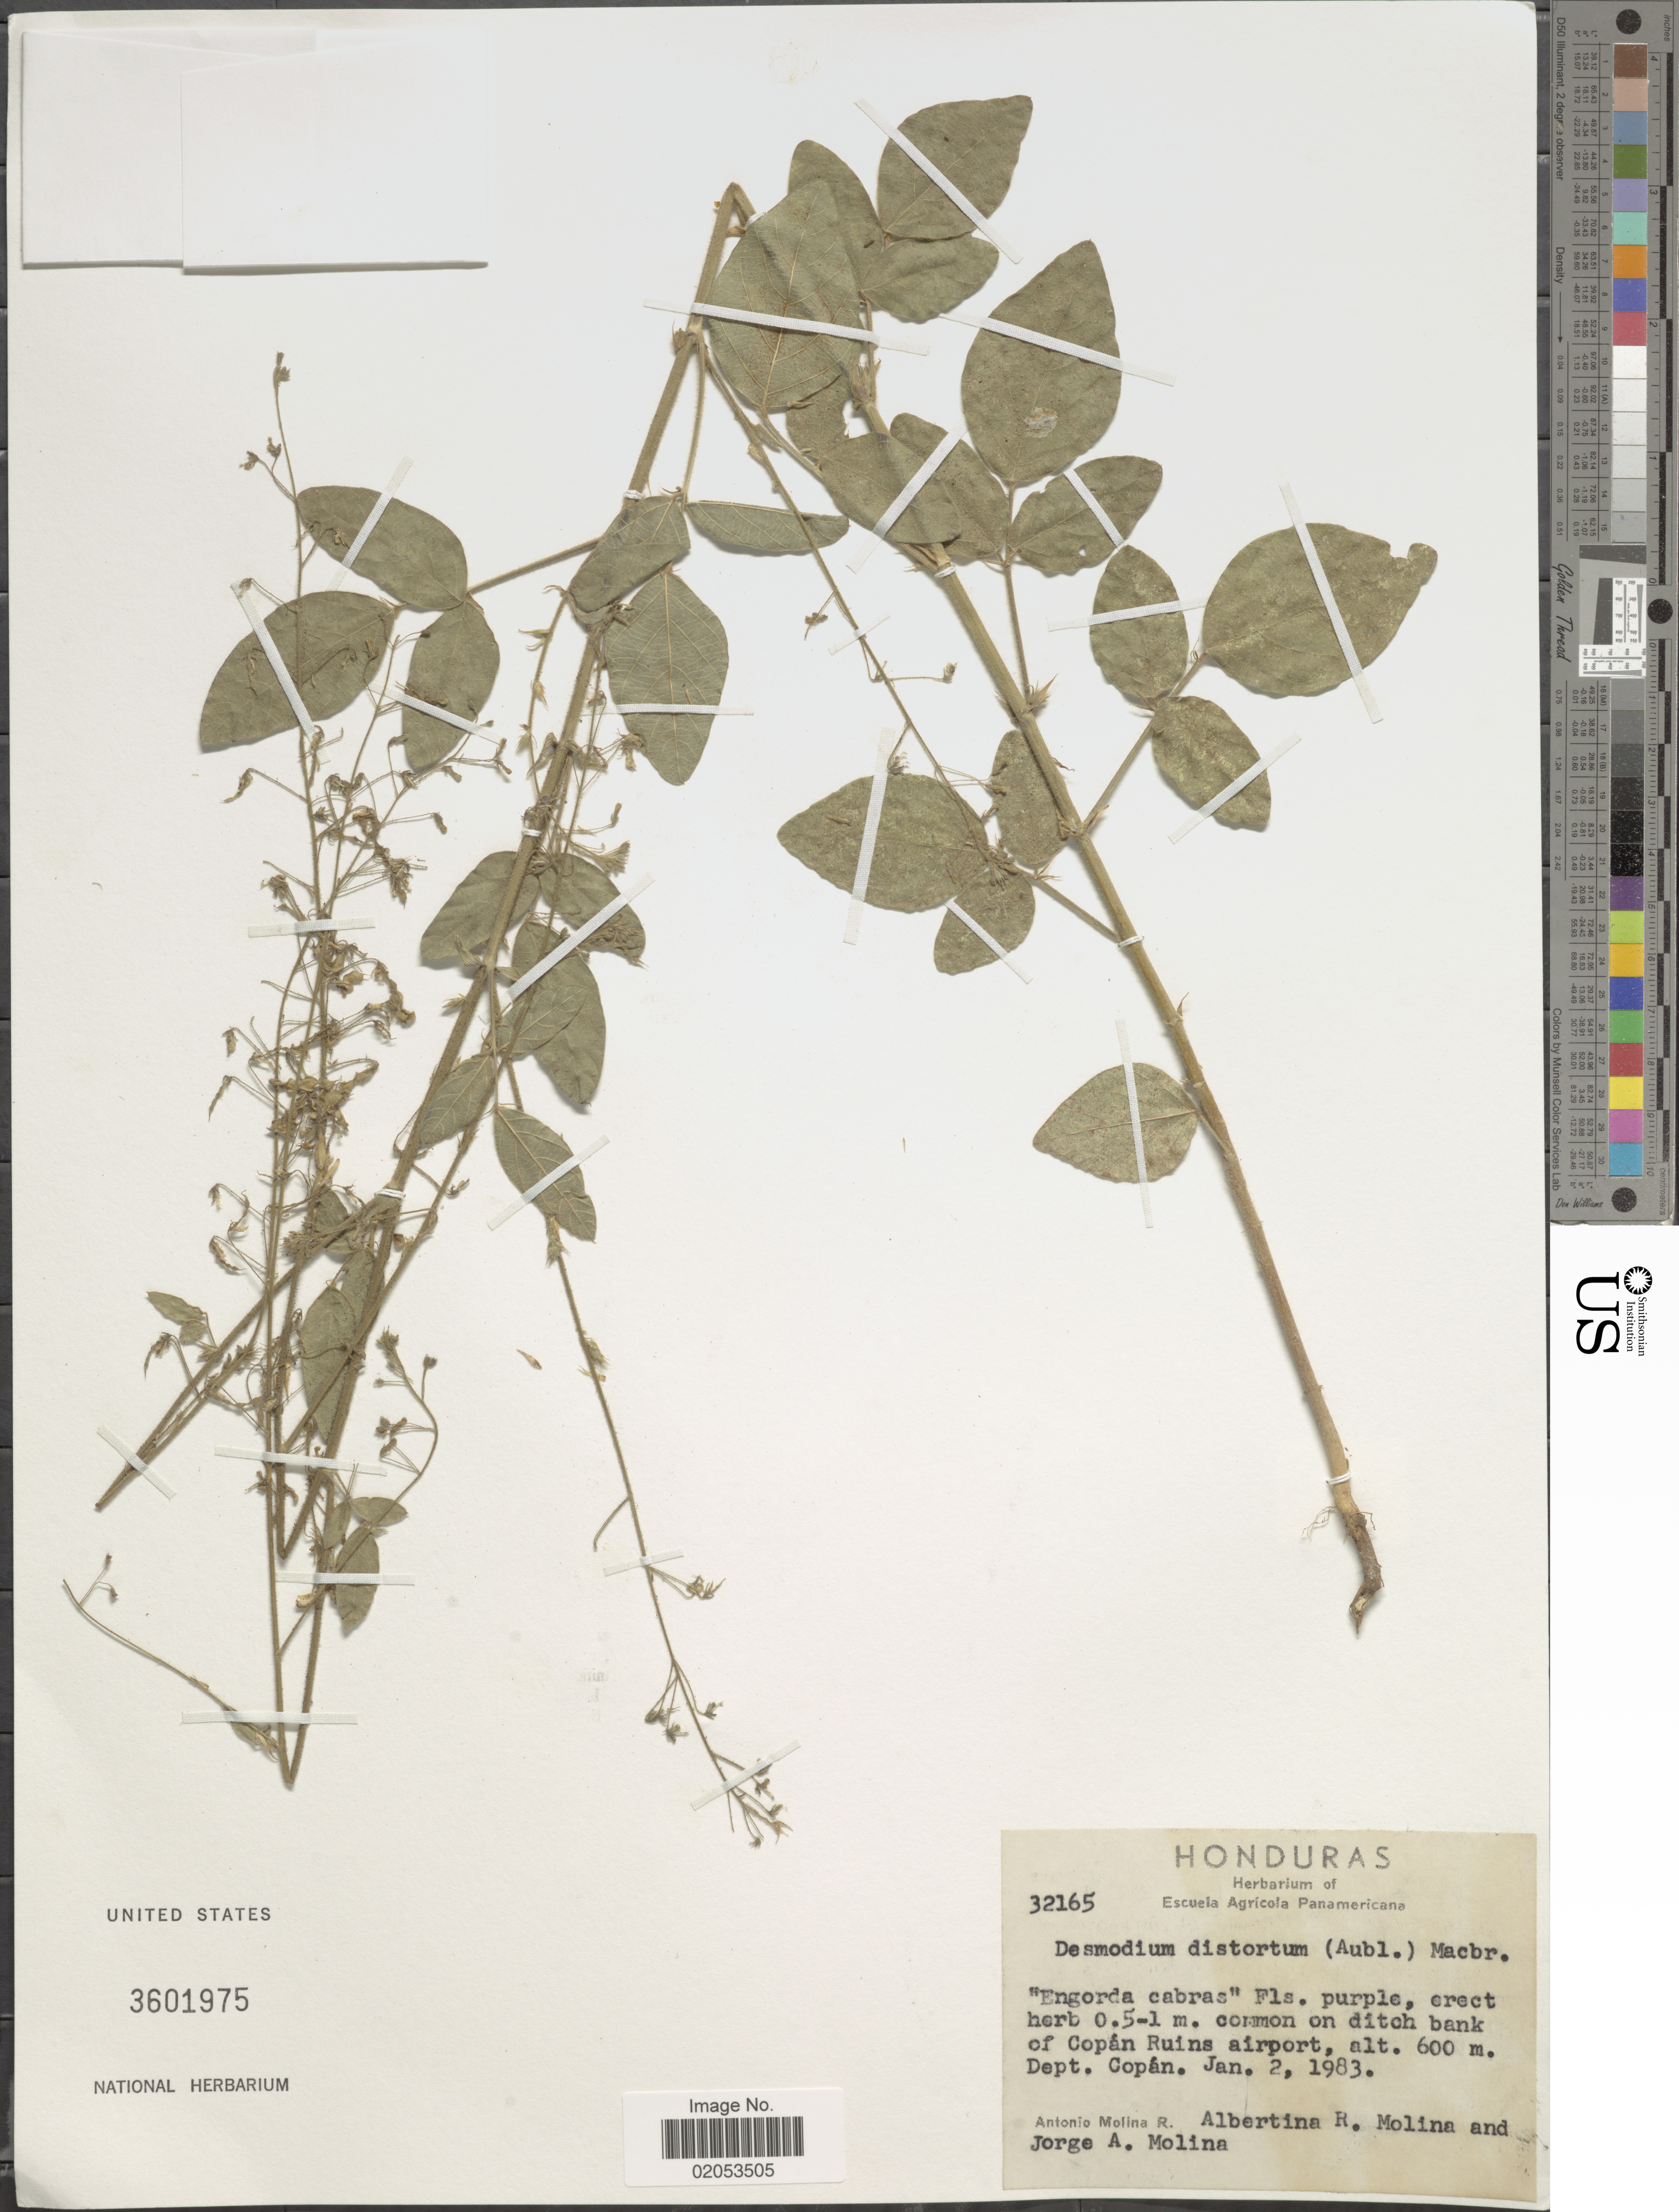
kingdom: Plantae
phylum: Tracheophyta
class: Magnoliopsida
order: Fabales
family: Fabaceae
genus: Desmodium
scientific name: Desmodium distortum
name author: (Aubl.) J.F. Macbr.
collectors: A. Molina R., A. R. Molina & J. A. Molina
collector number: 32165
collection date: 1983-01-02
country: Honduras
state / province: Copán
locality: Common on ditch bank of Copán airport, Dept Copán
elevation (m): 600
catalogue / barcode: US 3601975